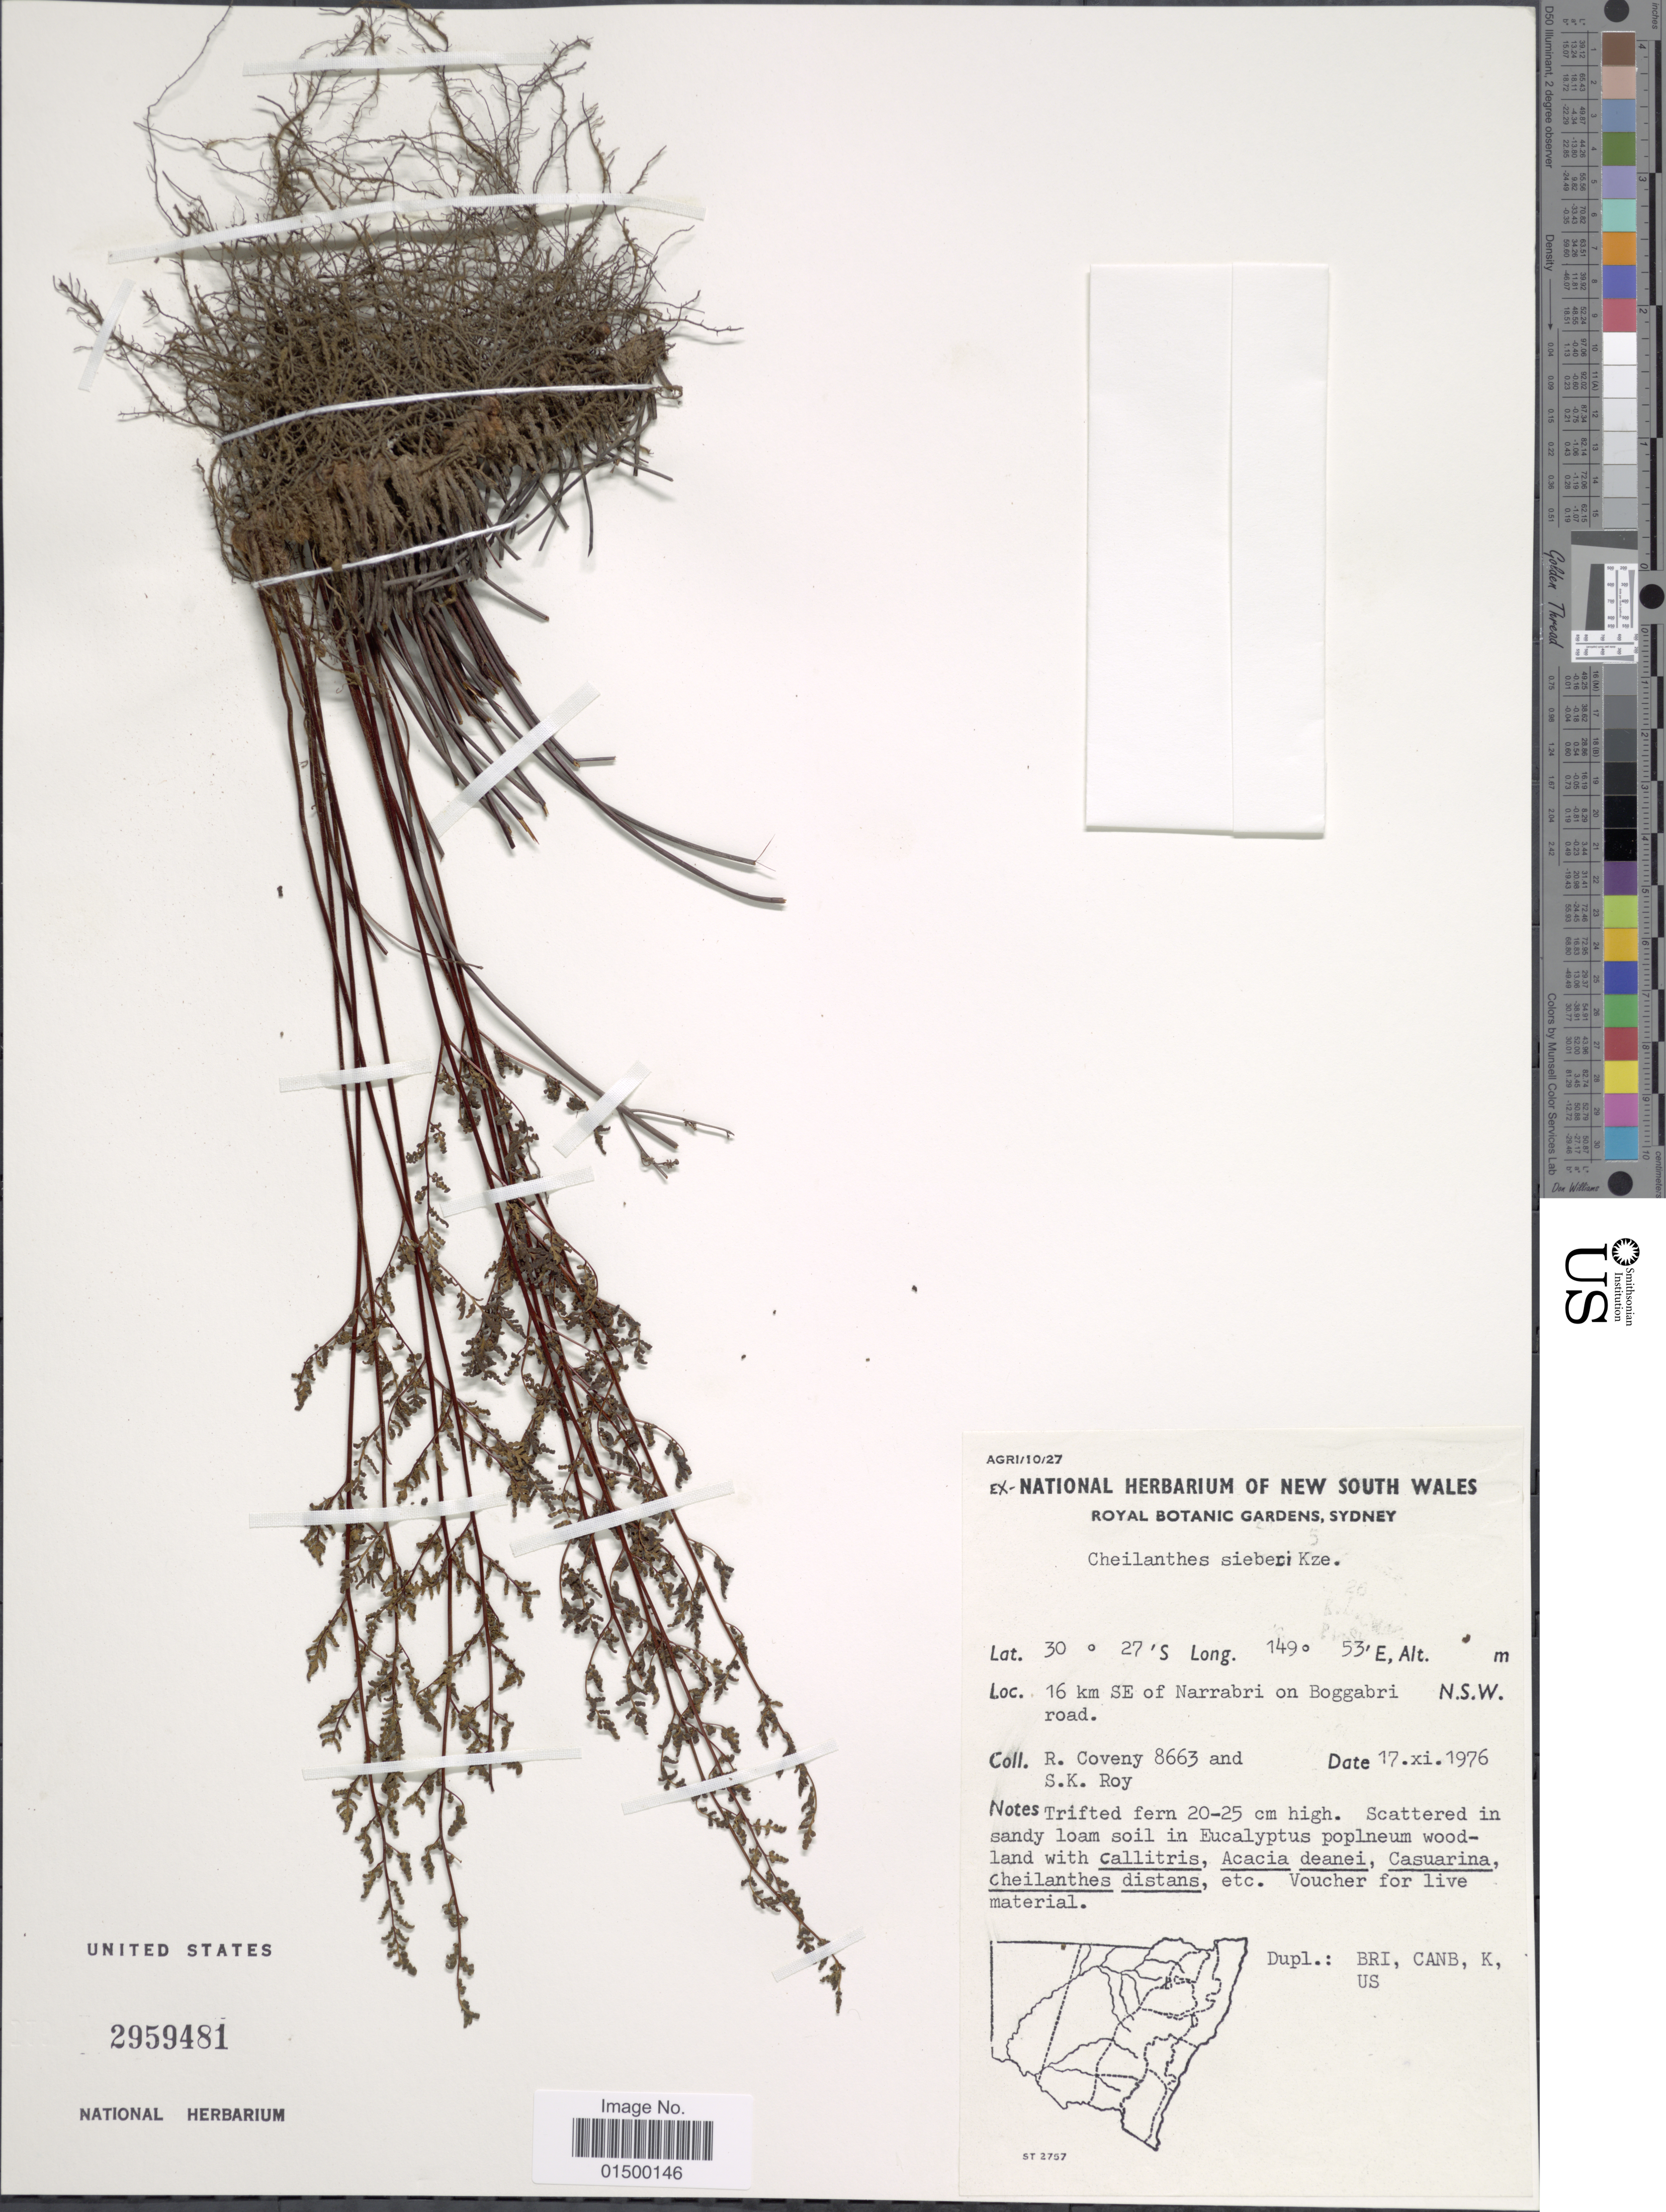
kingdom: Plantae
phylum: Tracheophyta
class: Polypodiopsida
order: Polypodiales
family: Pteridaceae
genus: Cheilanthes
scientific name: Cheilanthes sieberi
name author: Kunze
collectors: R. Coveny & S. Roy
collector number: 8663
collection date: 1976-11-17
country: Australia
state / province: New South Wales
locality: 16 km SE of Narrabri on Boggarbri road. N.S.W.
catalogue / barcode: US 2959481